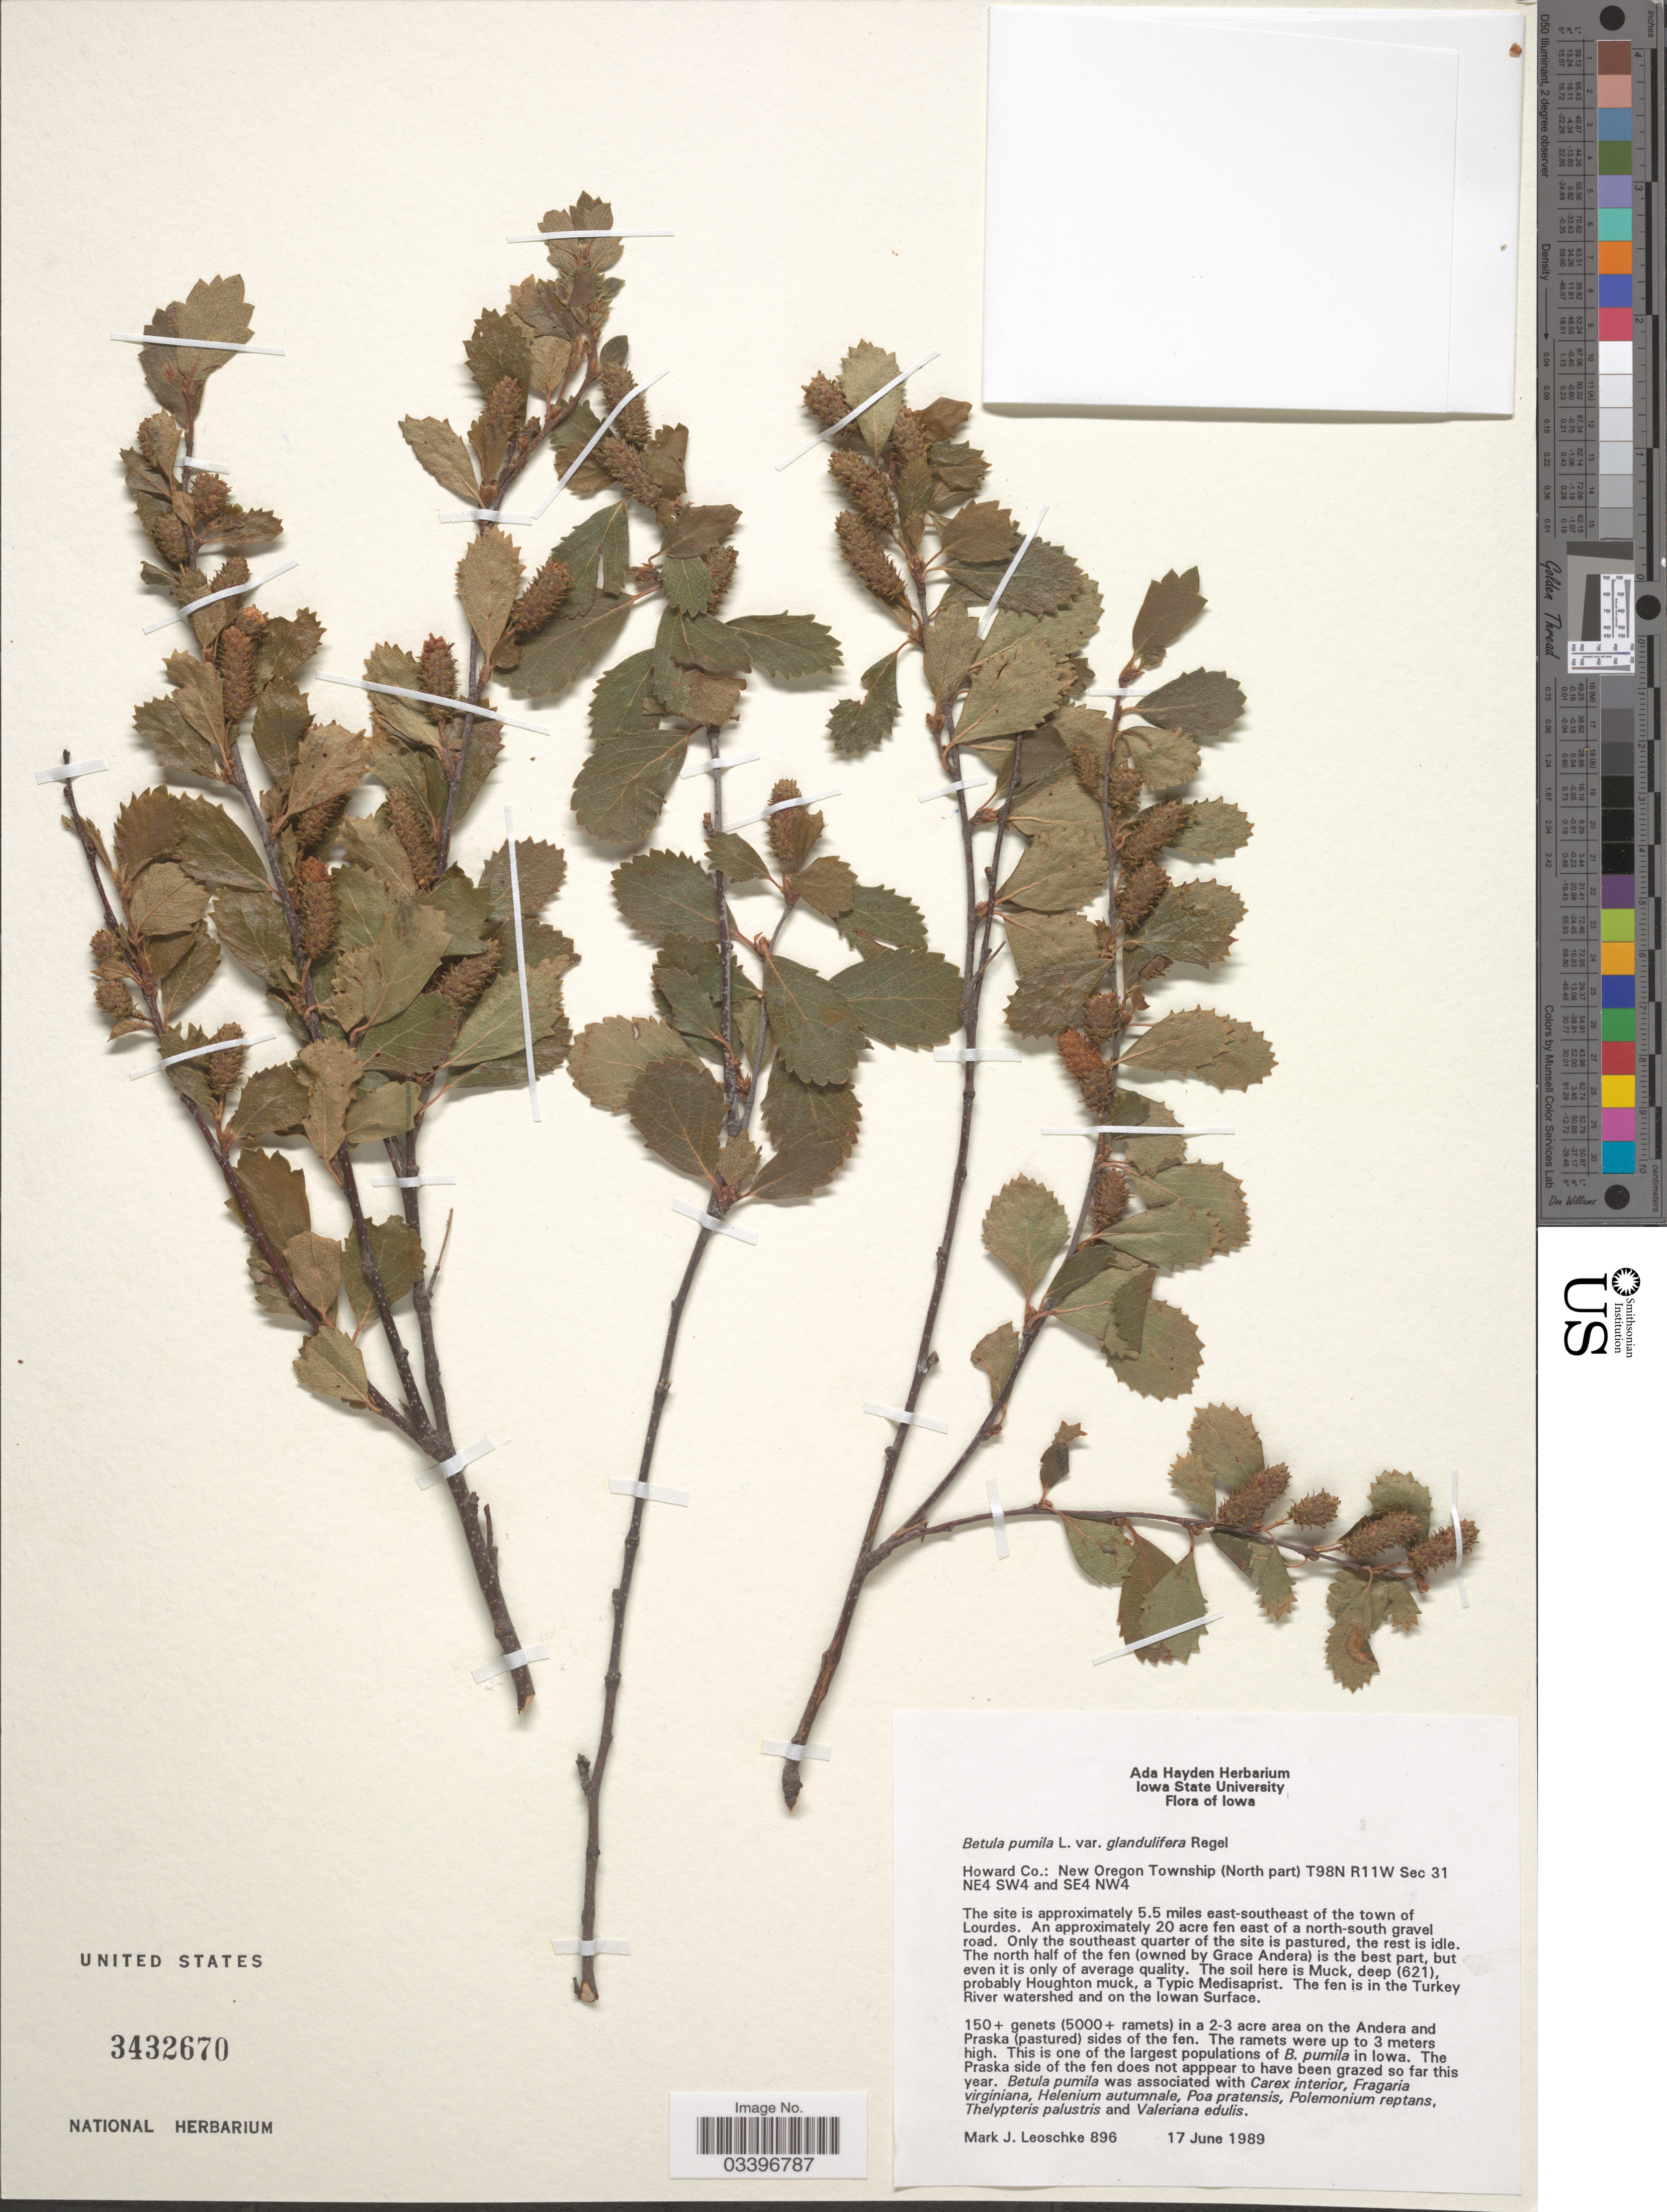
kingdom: Plantae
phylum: Tracheophyta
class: Magnoliopsida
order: Fagales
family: Betulaceae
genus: Betula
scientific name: Betula pumila var. glandulifera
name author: Regel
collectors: M. J. Leoschke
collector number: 896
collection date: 1989-06-17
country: United States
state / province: Iowa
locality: Howard Co.: New Oregon Township (North part) T98 R11W Sec 31 NE4 SW4 and SE4 NW4. The site is approximately 5.5 miles east-southeast of the town of Lourdes. An approximately 20 acre fen east of a north-south gravel road. The fen is in the Turkey River watershed and on the Iowan Surface.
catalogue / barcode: US 3432670